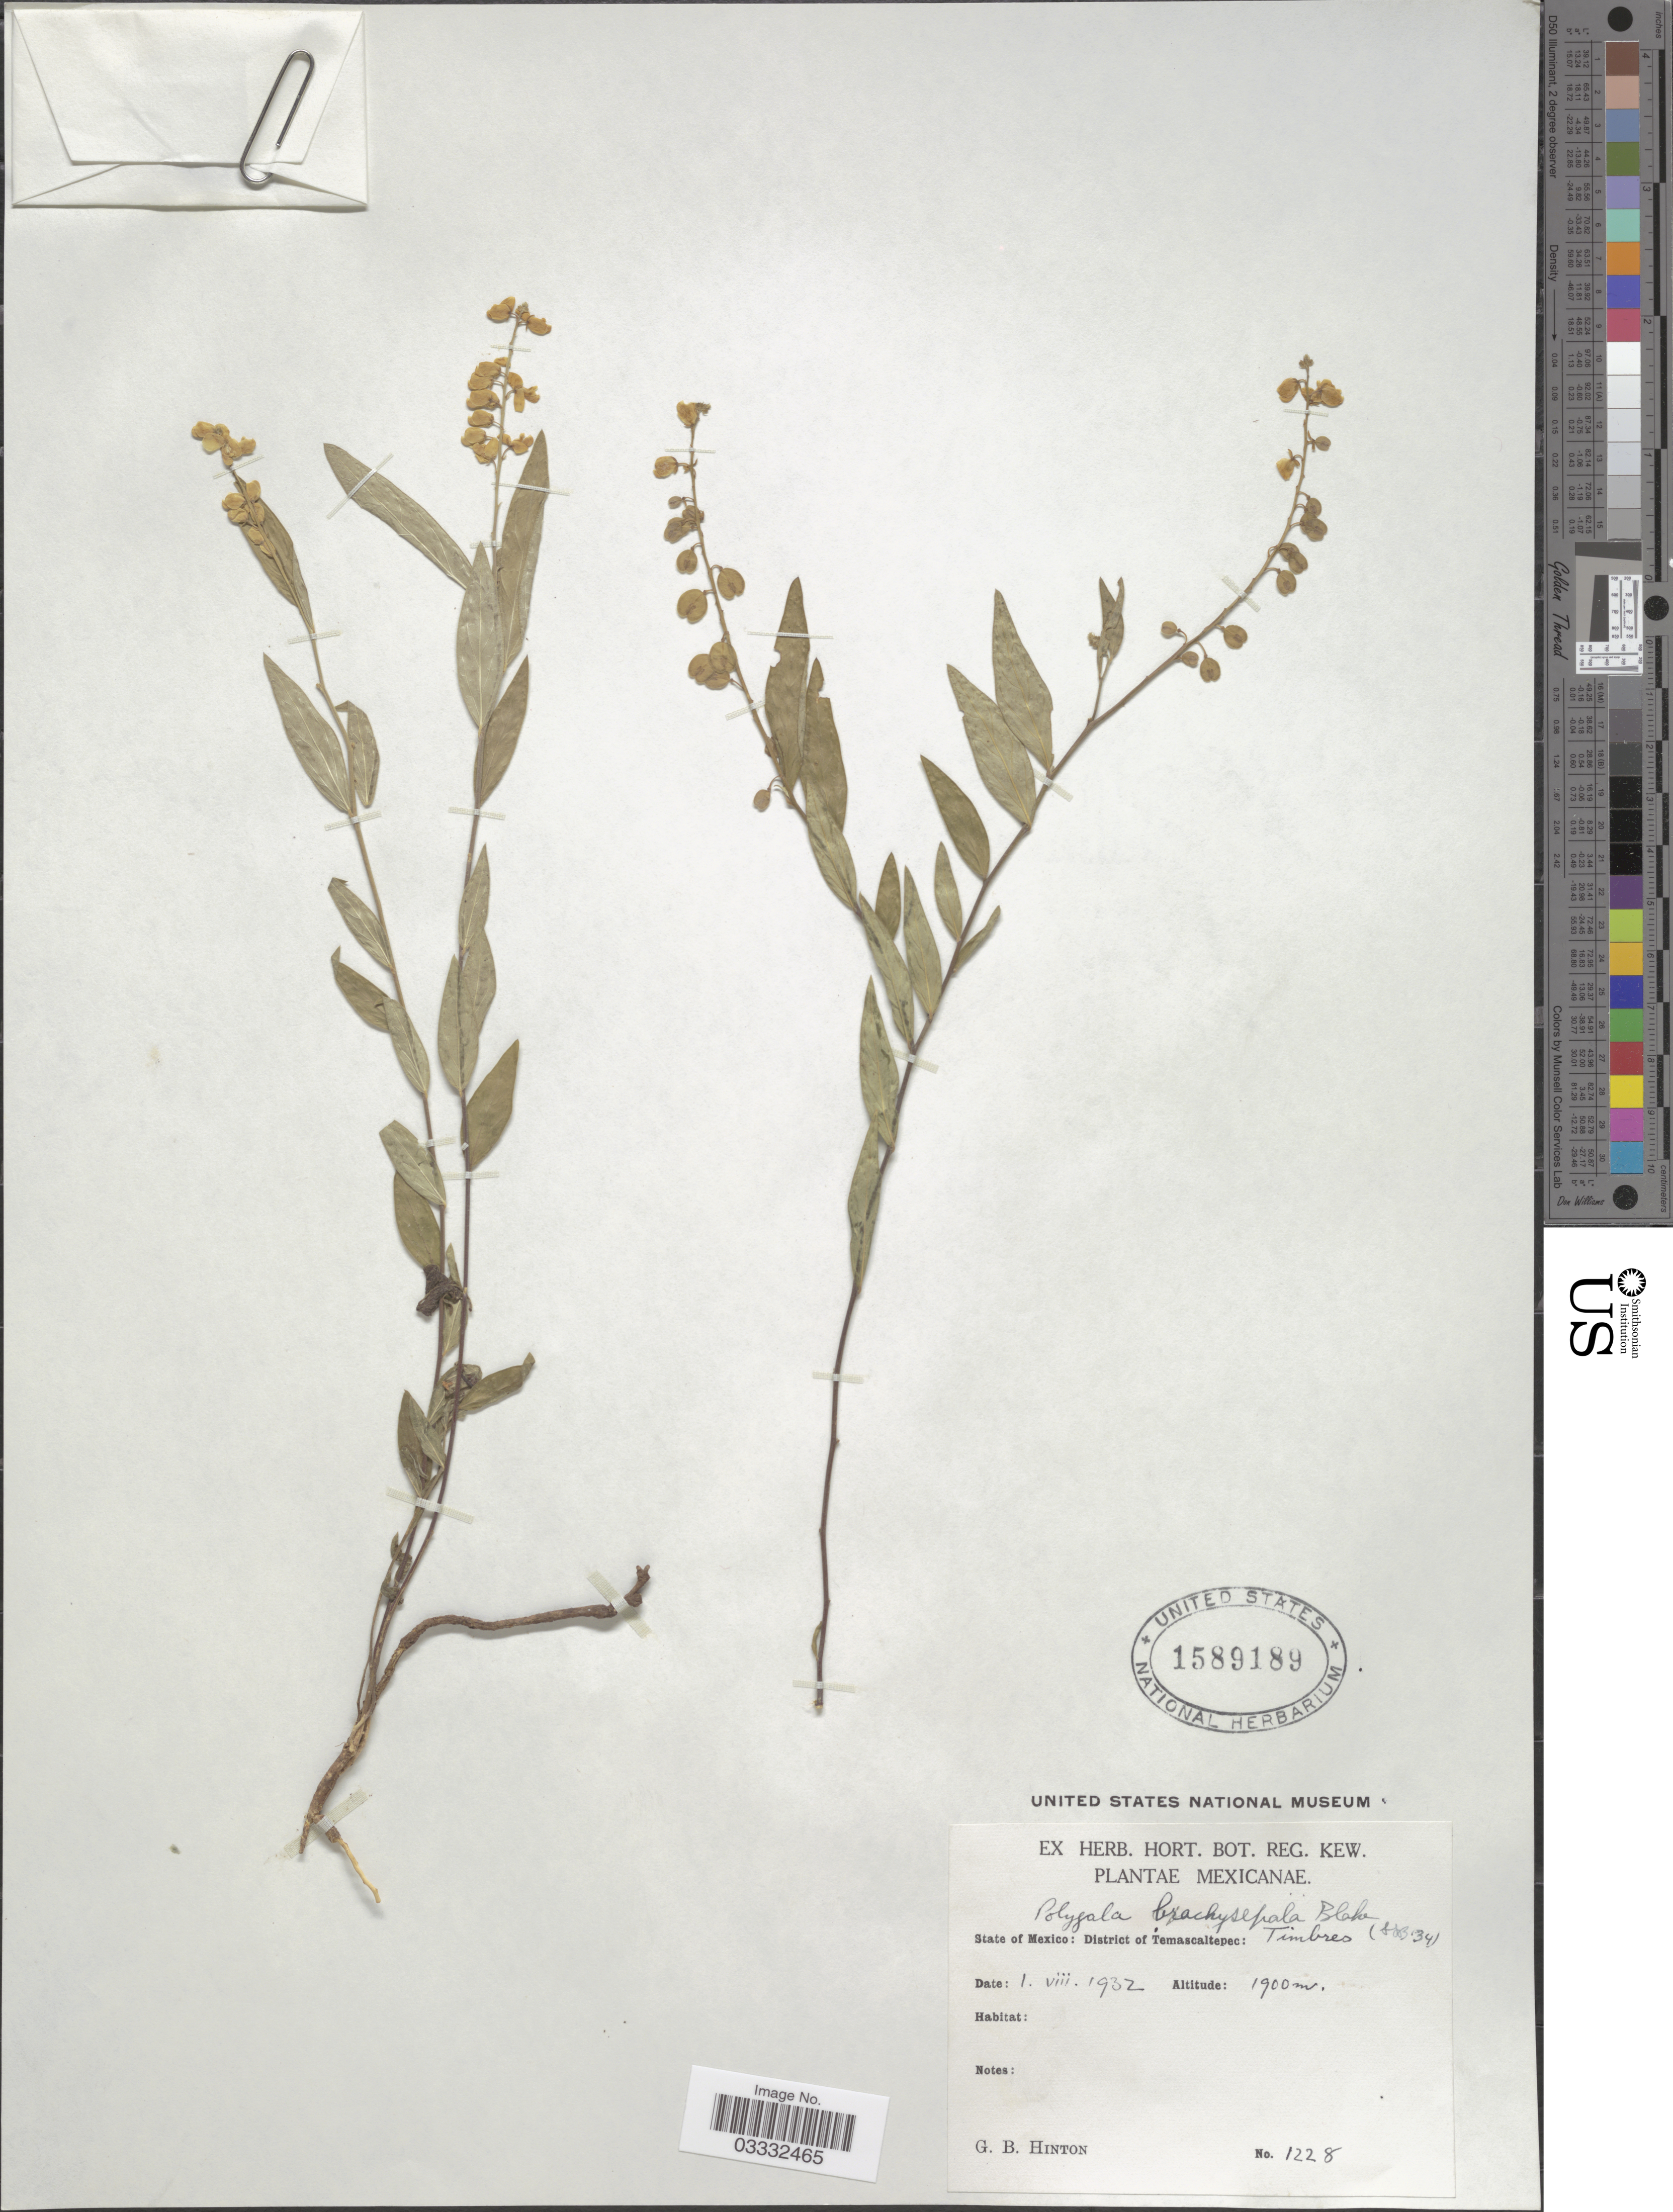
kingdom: Plantae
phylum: Tracheophyta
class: Magnoliopsida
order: Fabales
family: Polygalaceae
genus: Polygala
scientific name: Polygala brachysepala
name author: S.F. Blake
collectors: G. B. Hinton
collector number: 1228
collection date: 1932-08-01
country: Mexico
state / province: México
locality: District of Temascaltepec: Timbres.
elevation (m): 1900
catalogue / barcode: US 1589189